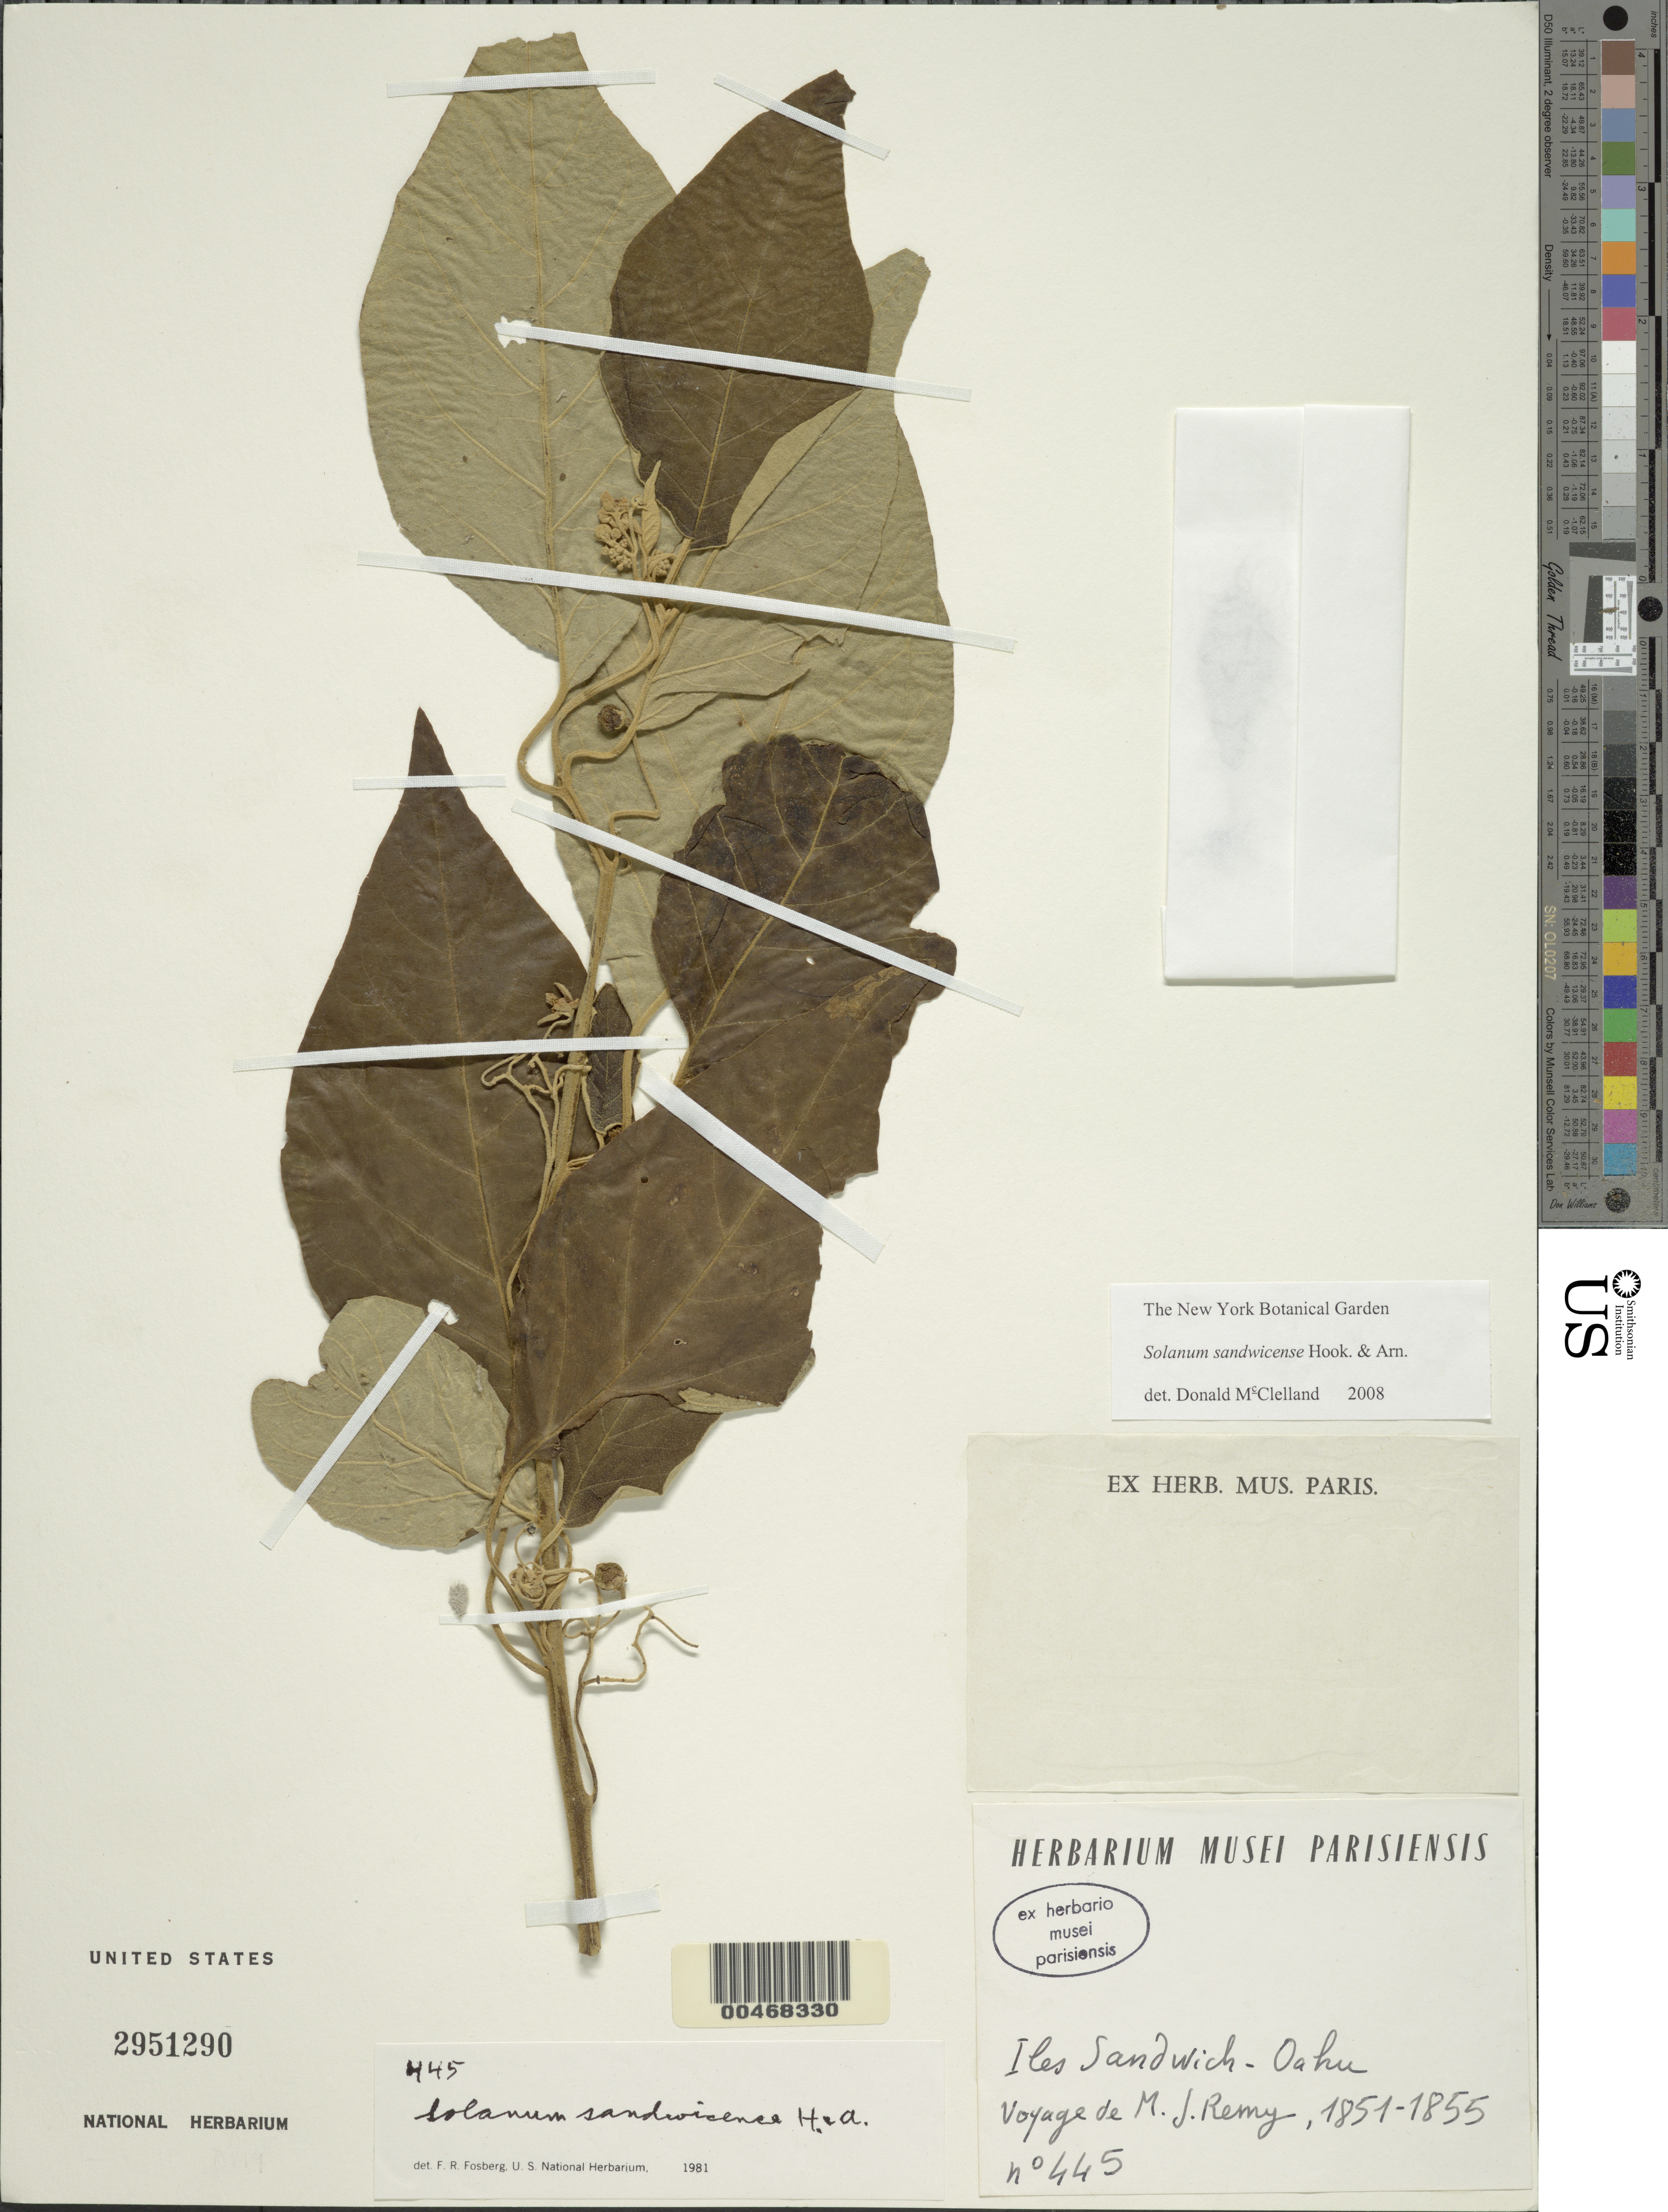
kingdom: Plantae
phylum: Tracheophyta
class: Magnoliopsida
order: Solanales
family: Solanaceae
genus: Solanum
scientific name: Solanum sandwicense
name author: Hook. & Arn.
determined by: Fosberg, F. R.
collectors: E. J. Rémy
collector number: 445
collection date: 1851/1855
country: United States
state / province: Hawaii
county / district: Honolulu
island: Oahu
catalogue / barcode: US 2951290